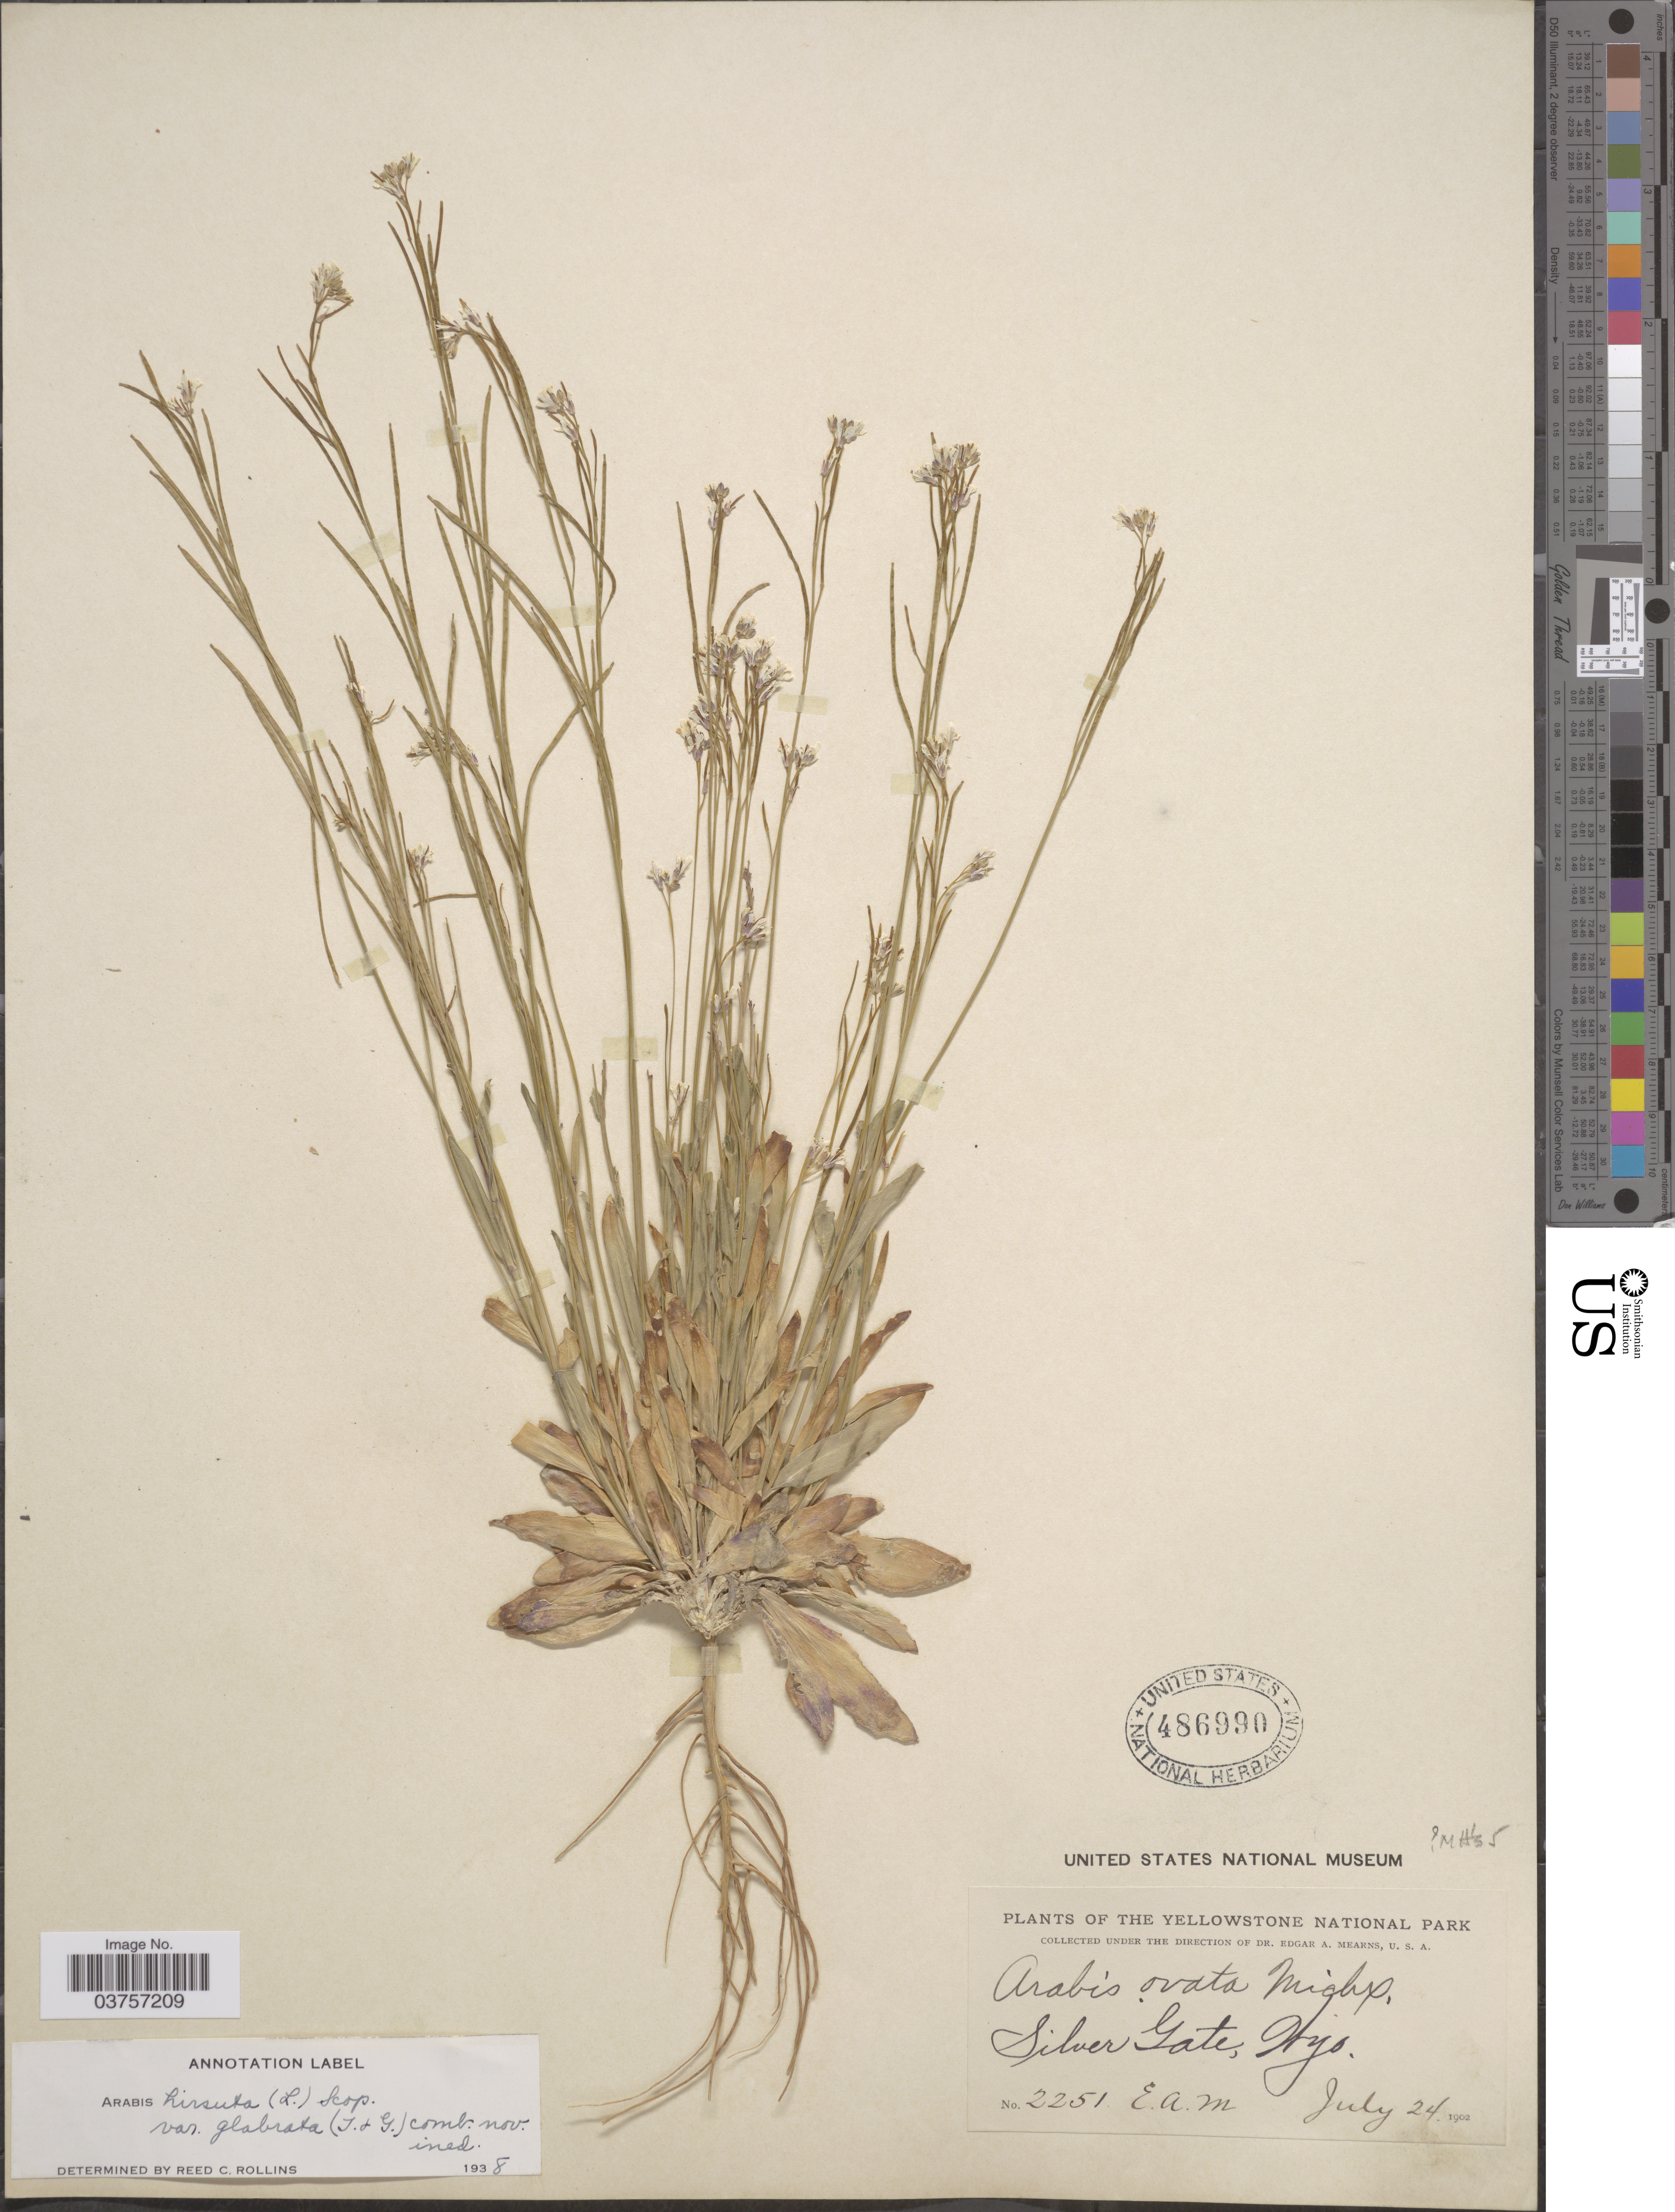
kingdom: Plantae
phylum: Tracheophyta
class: Magnoliopsida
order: Brassicales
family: Brassicaceae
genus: Arabis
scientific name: Arabis hirsuta var. glabrata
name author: Torr. & A. Gray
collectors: E. A. Mearns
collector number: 2251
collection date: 1902-07-24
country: United States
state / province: Wyoming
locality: The Yellowstone National Park; Silver Gate.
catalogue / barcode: US 486990